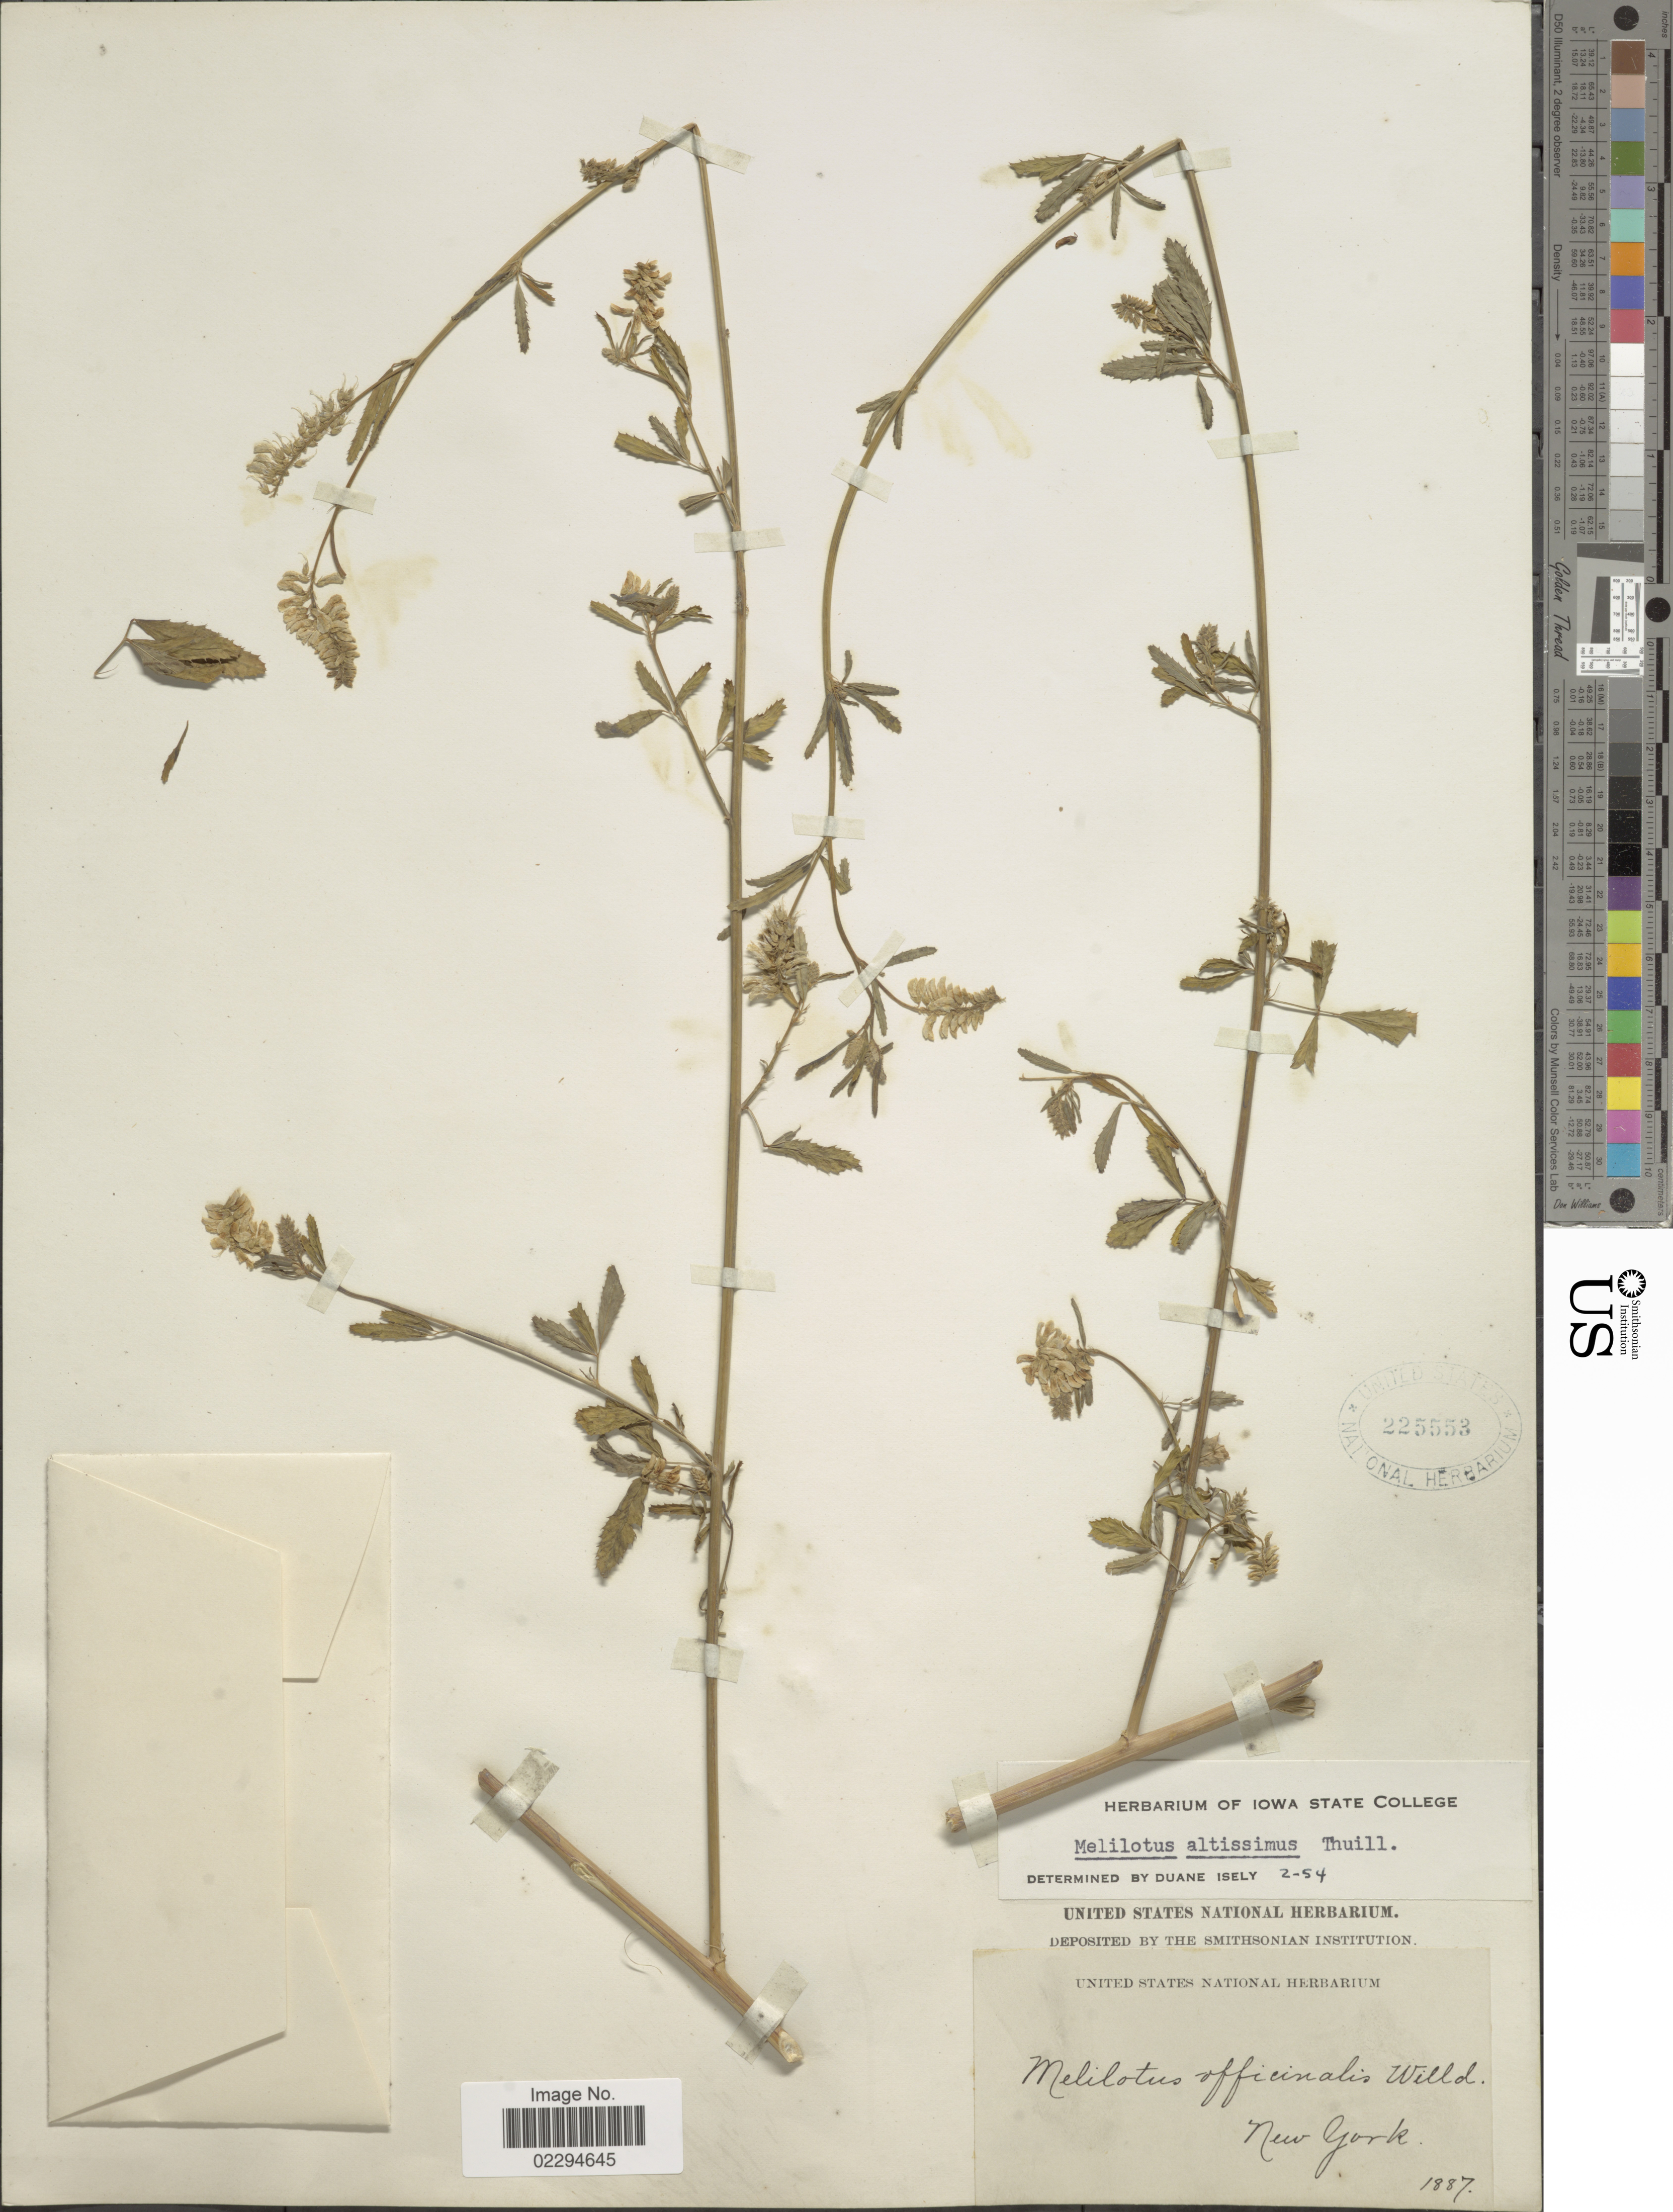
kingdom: Plantae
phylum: Tracheophyta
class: Magnoliopsida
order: Fabales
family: Fabaceae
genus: Melilotus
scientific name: Melilotus altissimus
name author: Thuill.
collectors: U.S. National Herbarium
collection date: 1887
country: United States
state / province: New York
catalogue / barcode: US 225553